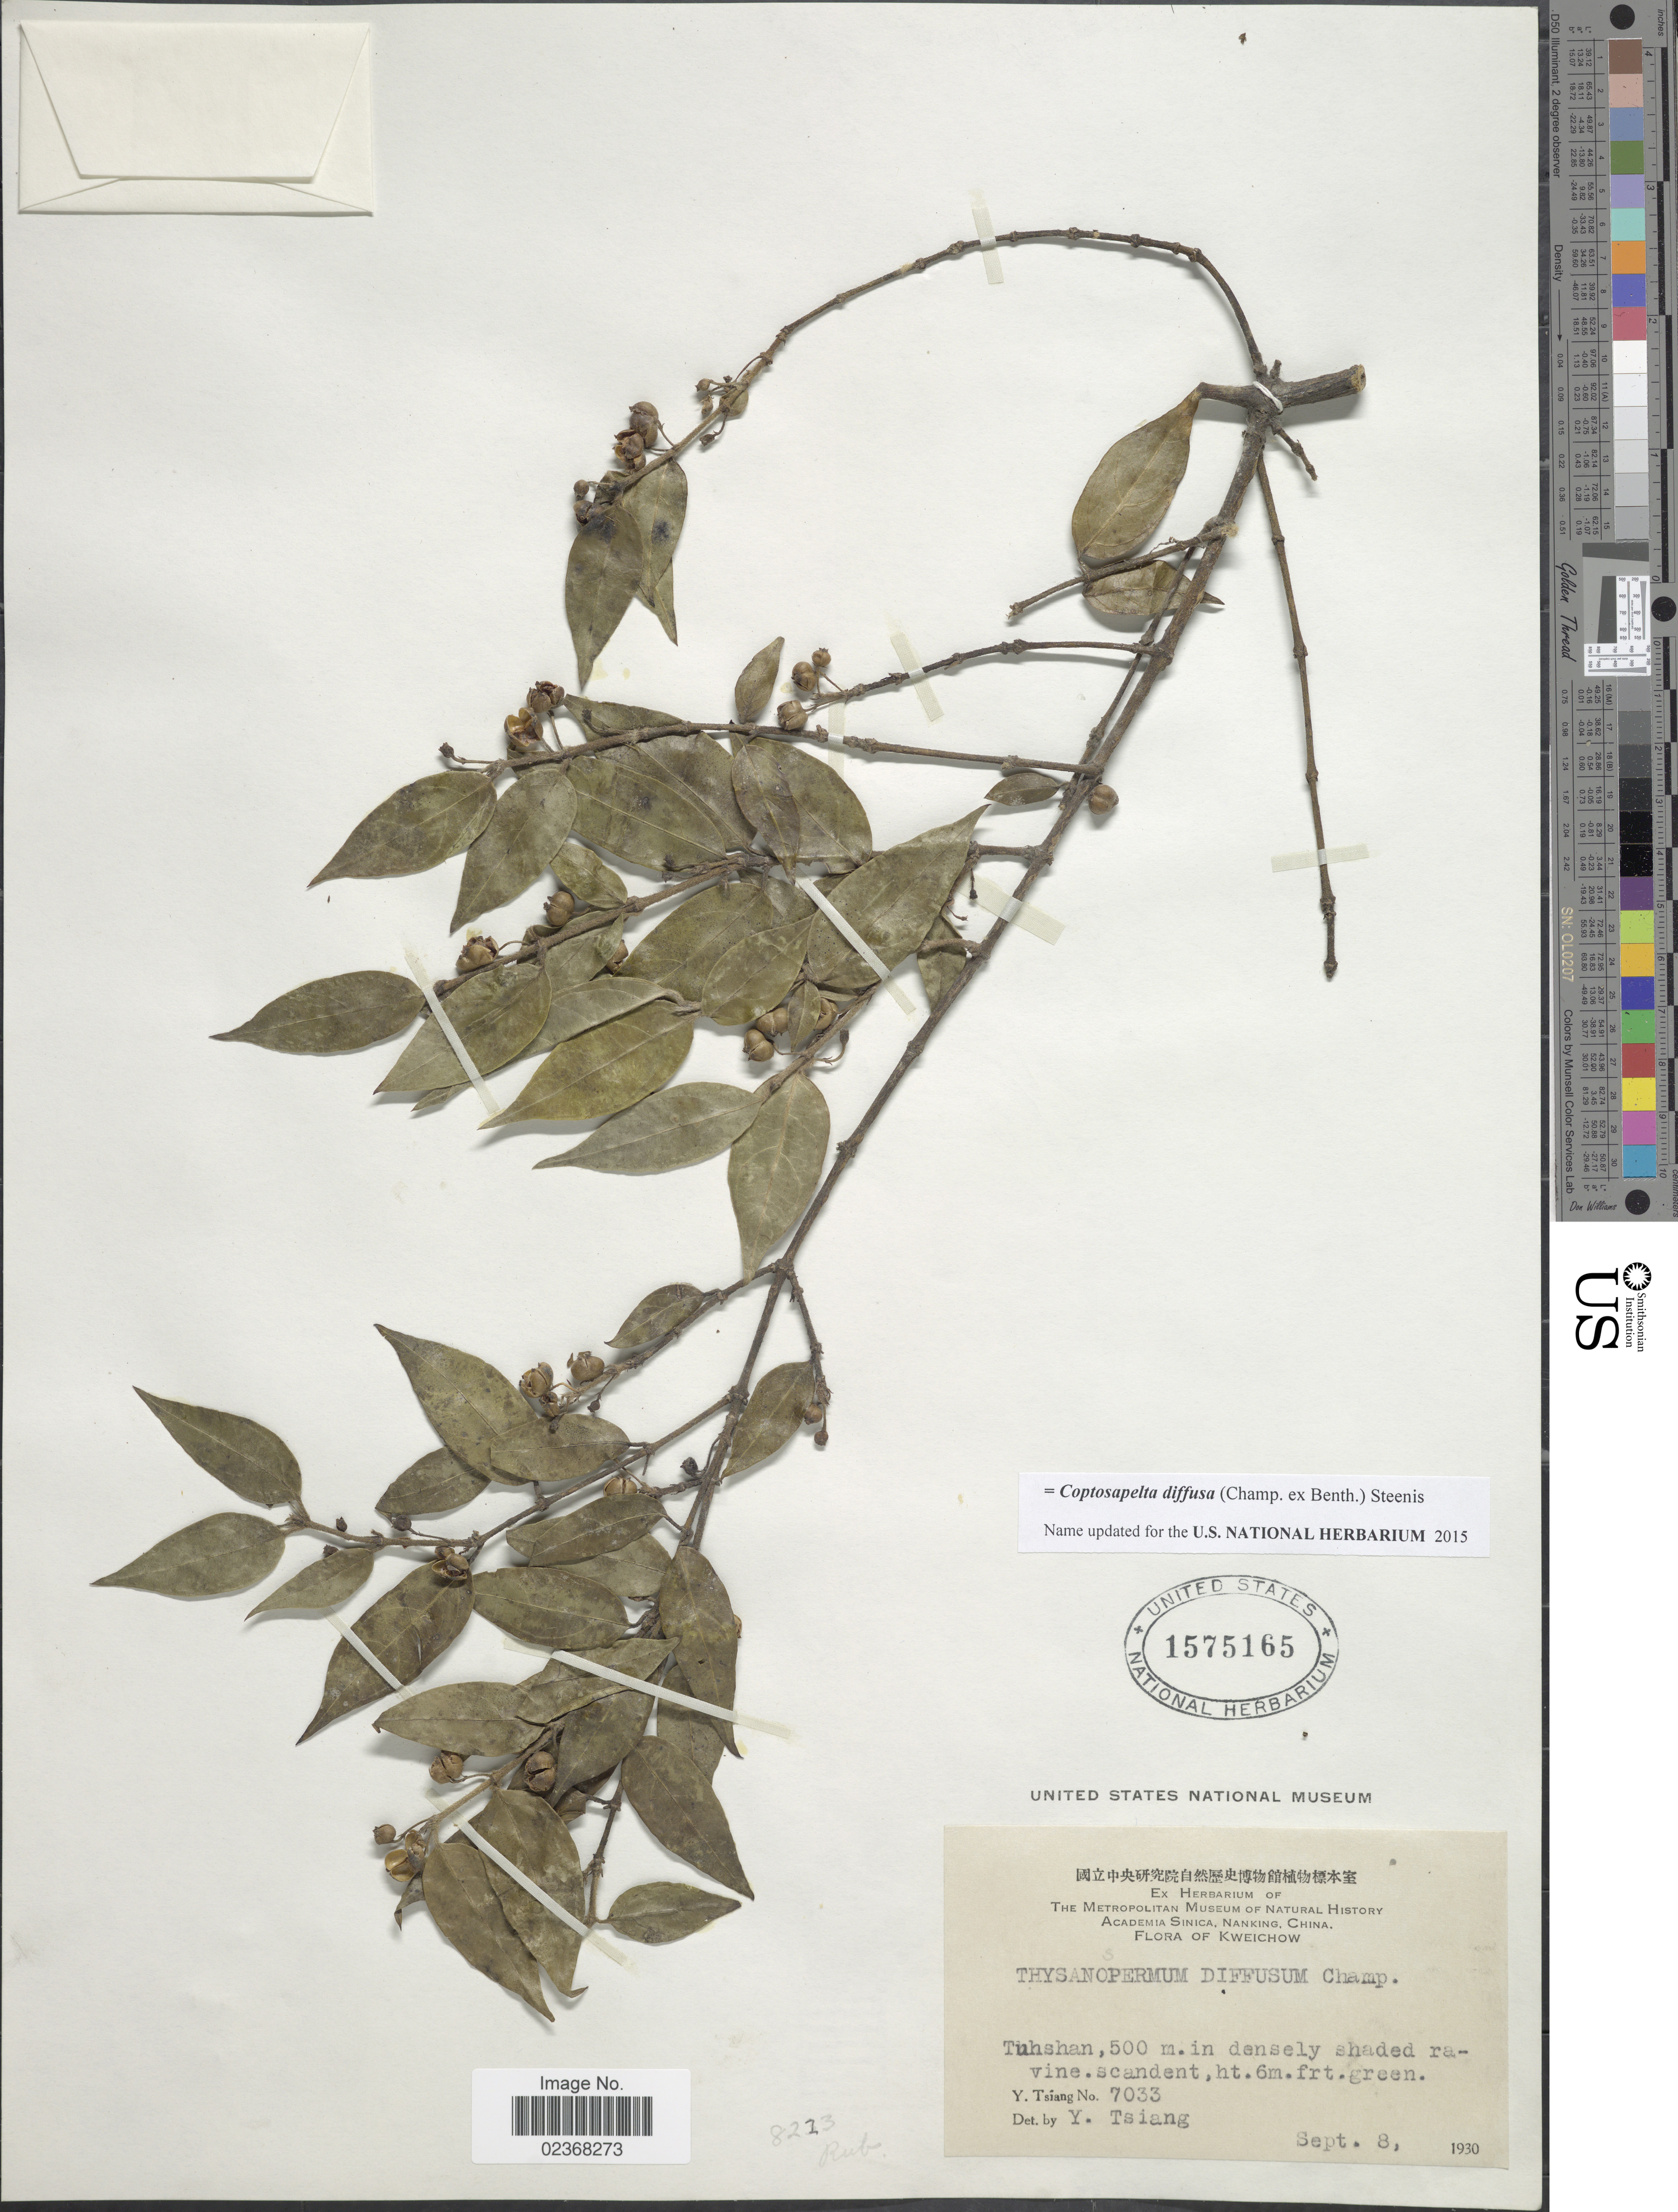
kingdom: Plantae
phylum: Tracheophyta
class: Magnoliopsida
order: Gentianales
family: Rubiaceae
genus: Coptosapelta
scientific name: Coptosapelta diffusa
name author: (Champ. ex Benth.) Steenis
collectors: Y. Tsiang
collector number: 7033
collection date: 1930-09-08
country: China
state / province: Guizhou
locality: Kweichow, Tuhshan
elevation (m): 500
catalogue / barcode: US 1575165